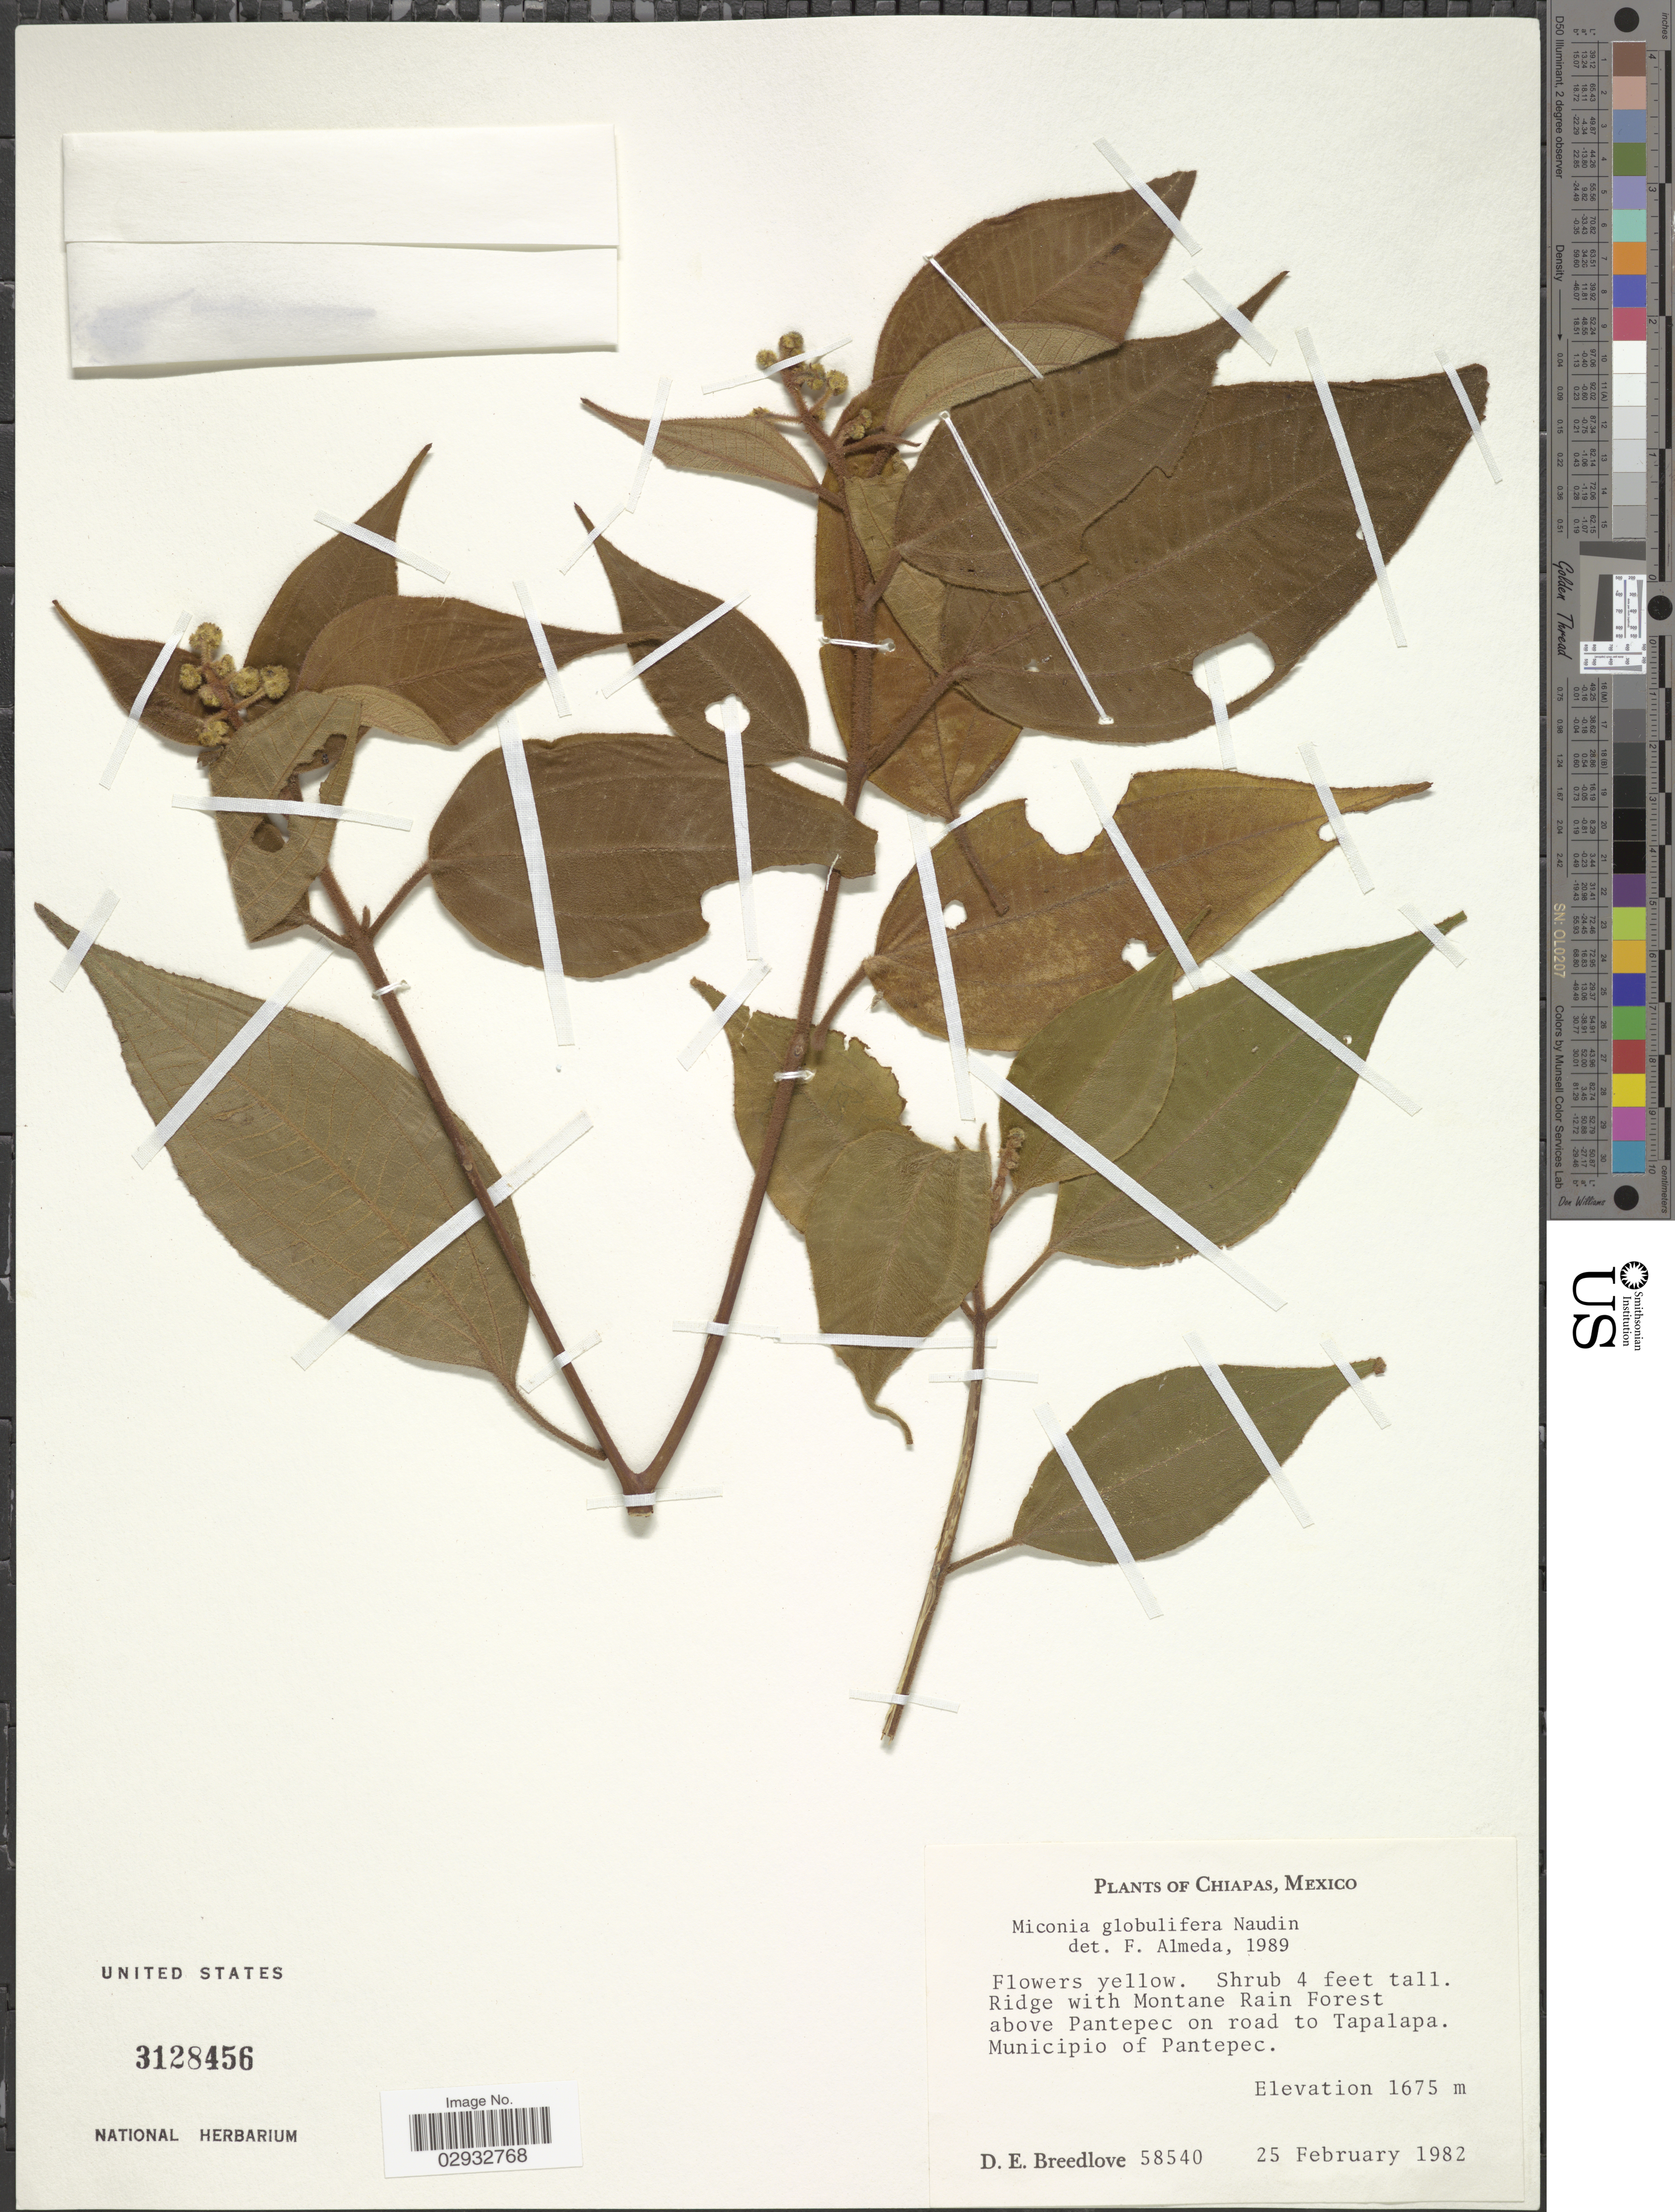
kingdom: Plantae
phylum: Tracheophyta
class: Magnoliopsida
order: Myrtales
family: Melastomataceae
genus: Miconia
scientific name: Miconia globulifera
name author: Naudin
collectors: D. E. Breedlove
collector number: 58540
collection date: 1982-02-25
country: Mexico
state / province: Chiapas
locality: Ridge with Montane Rain Forest above Pantepec on road to Tapalapa. Municipio of Pantepec.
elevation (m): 1675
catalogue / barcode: US 3128456